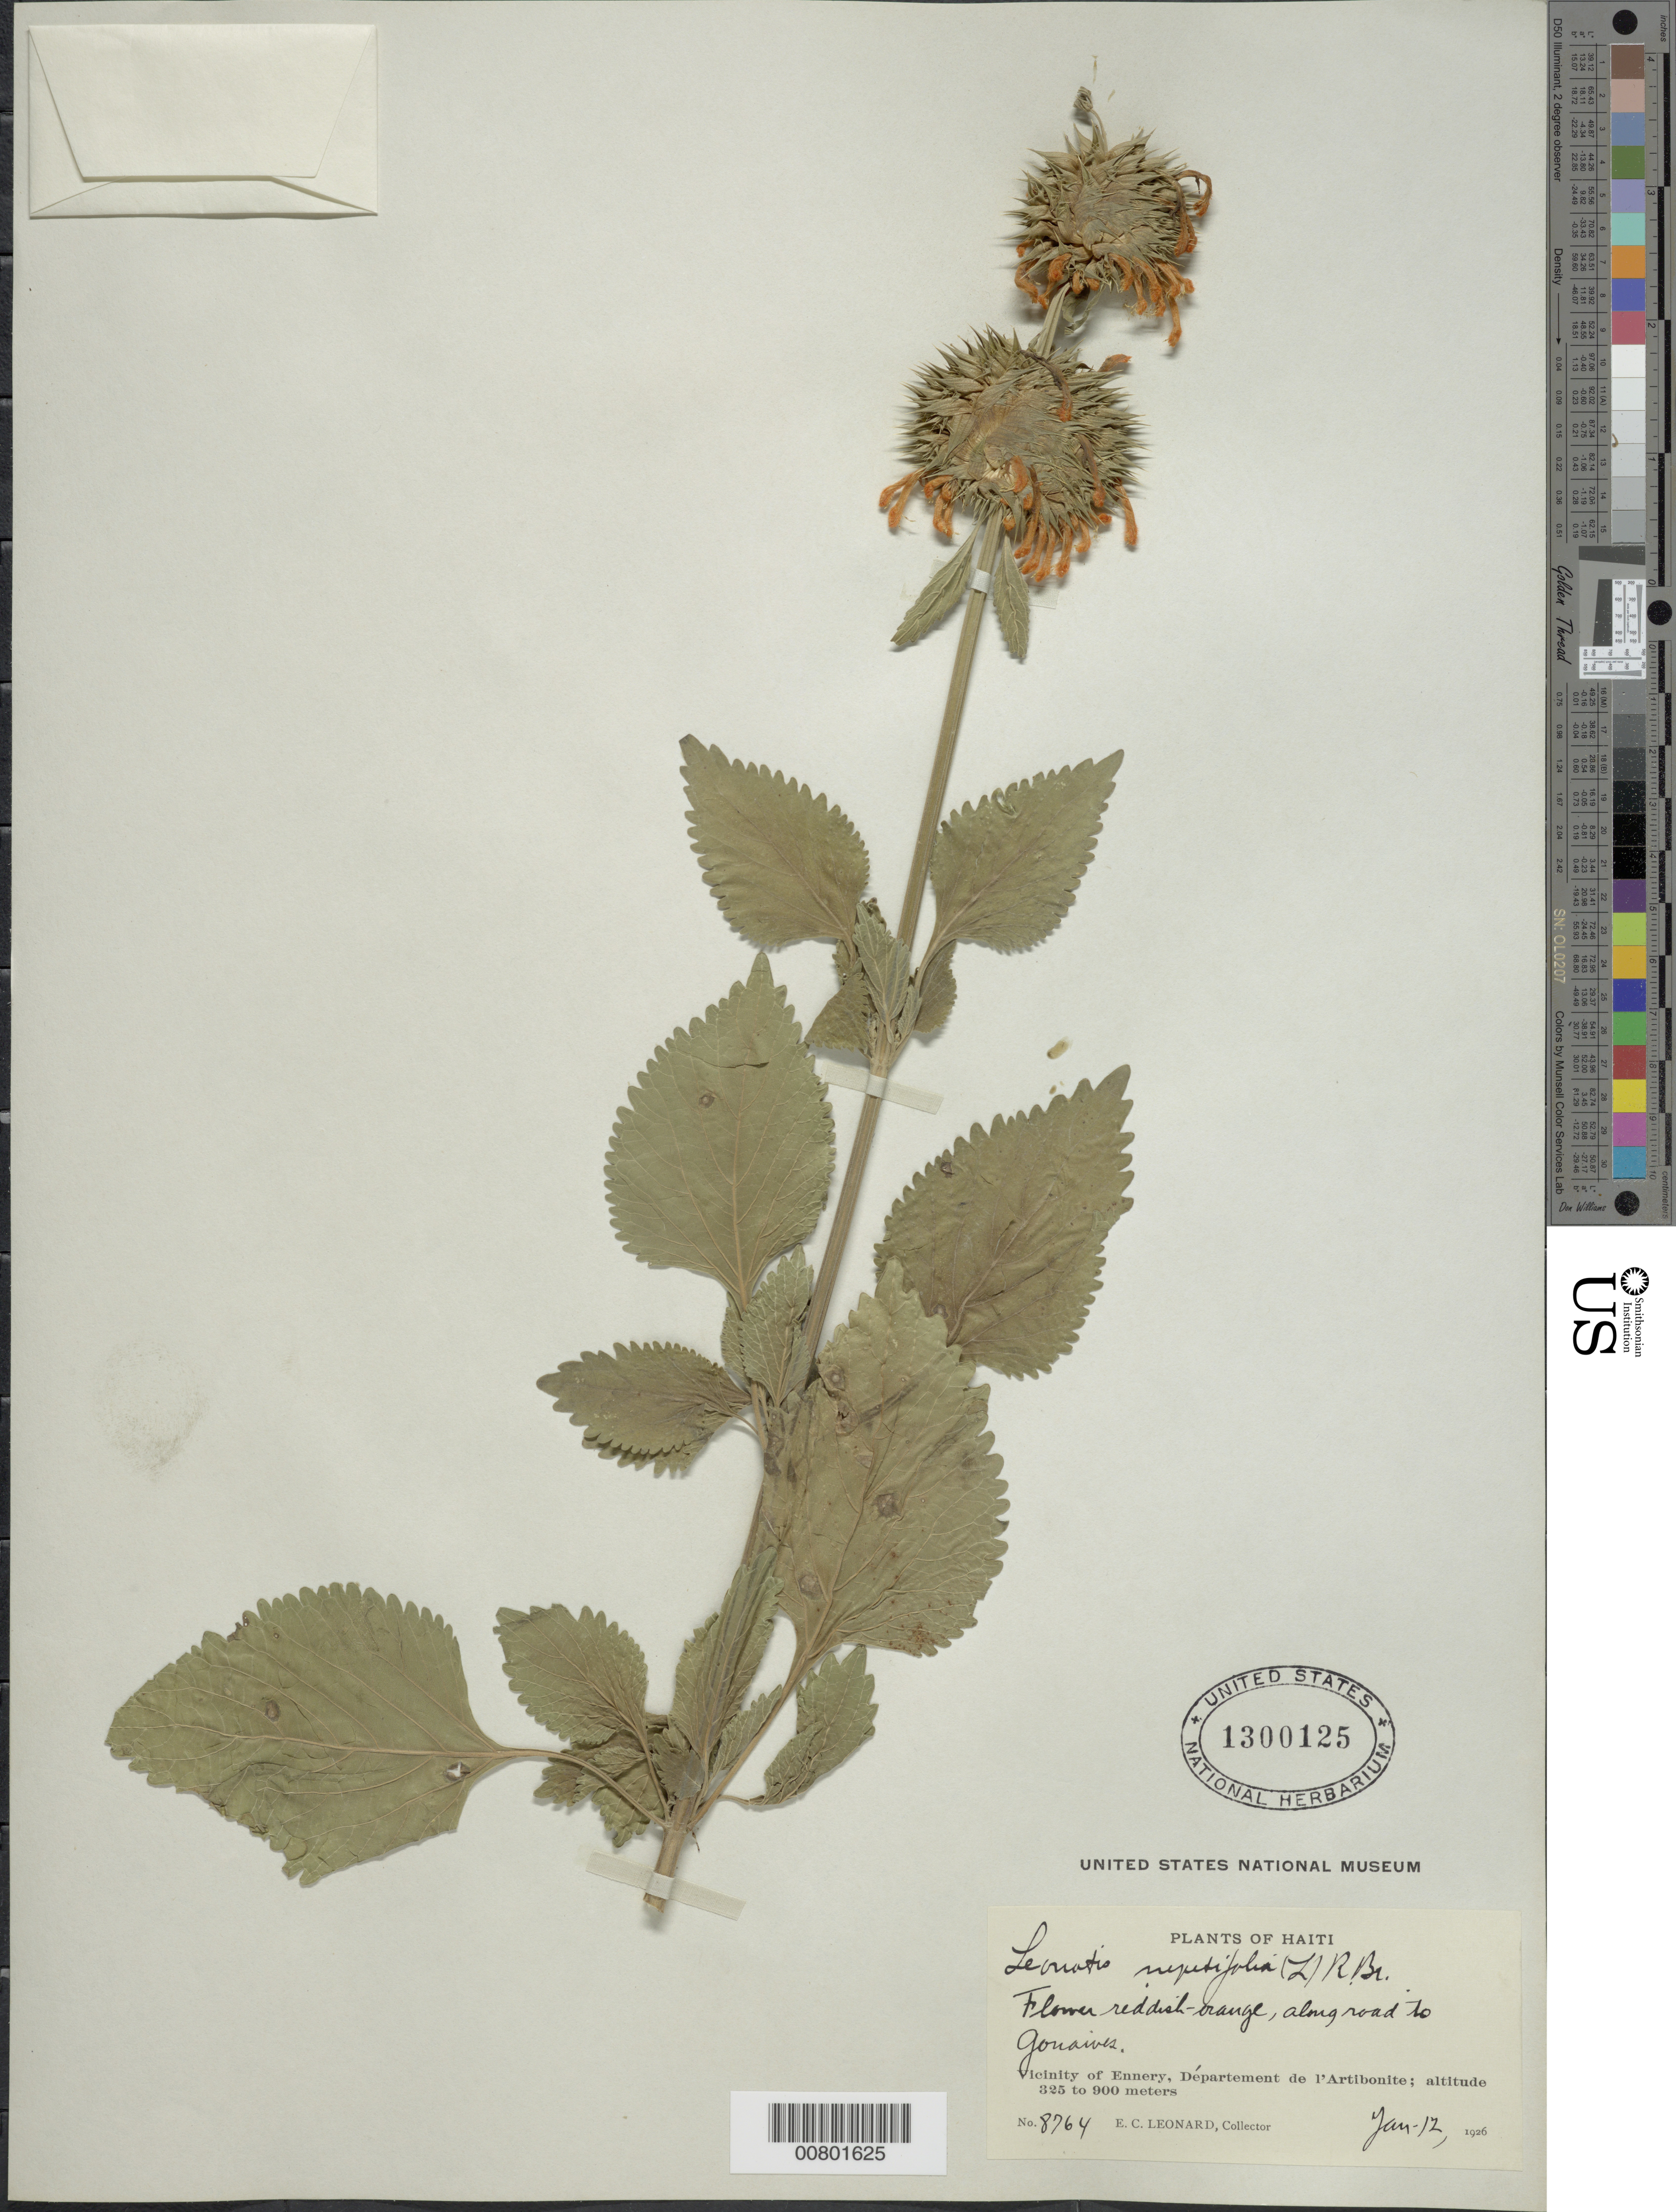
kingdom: Plantae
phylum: Tracheophyta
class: Magnoliopsida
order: Lamiales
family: Lamiaceae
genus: Leonotis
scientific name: Leonotis nepetifolia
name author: (L.) R. Br.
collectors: E. C. Leonard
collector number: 8764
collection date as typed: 12 Jan 1926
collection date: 1926-01-12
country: Haiti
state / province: Artibonite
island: Hispaniola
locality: Vicinity of Ennery, along road to Gonaïves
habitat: Roadside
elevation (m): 325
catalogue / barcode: US 1300125